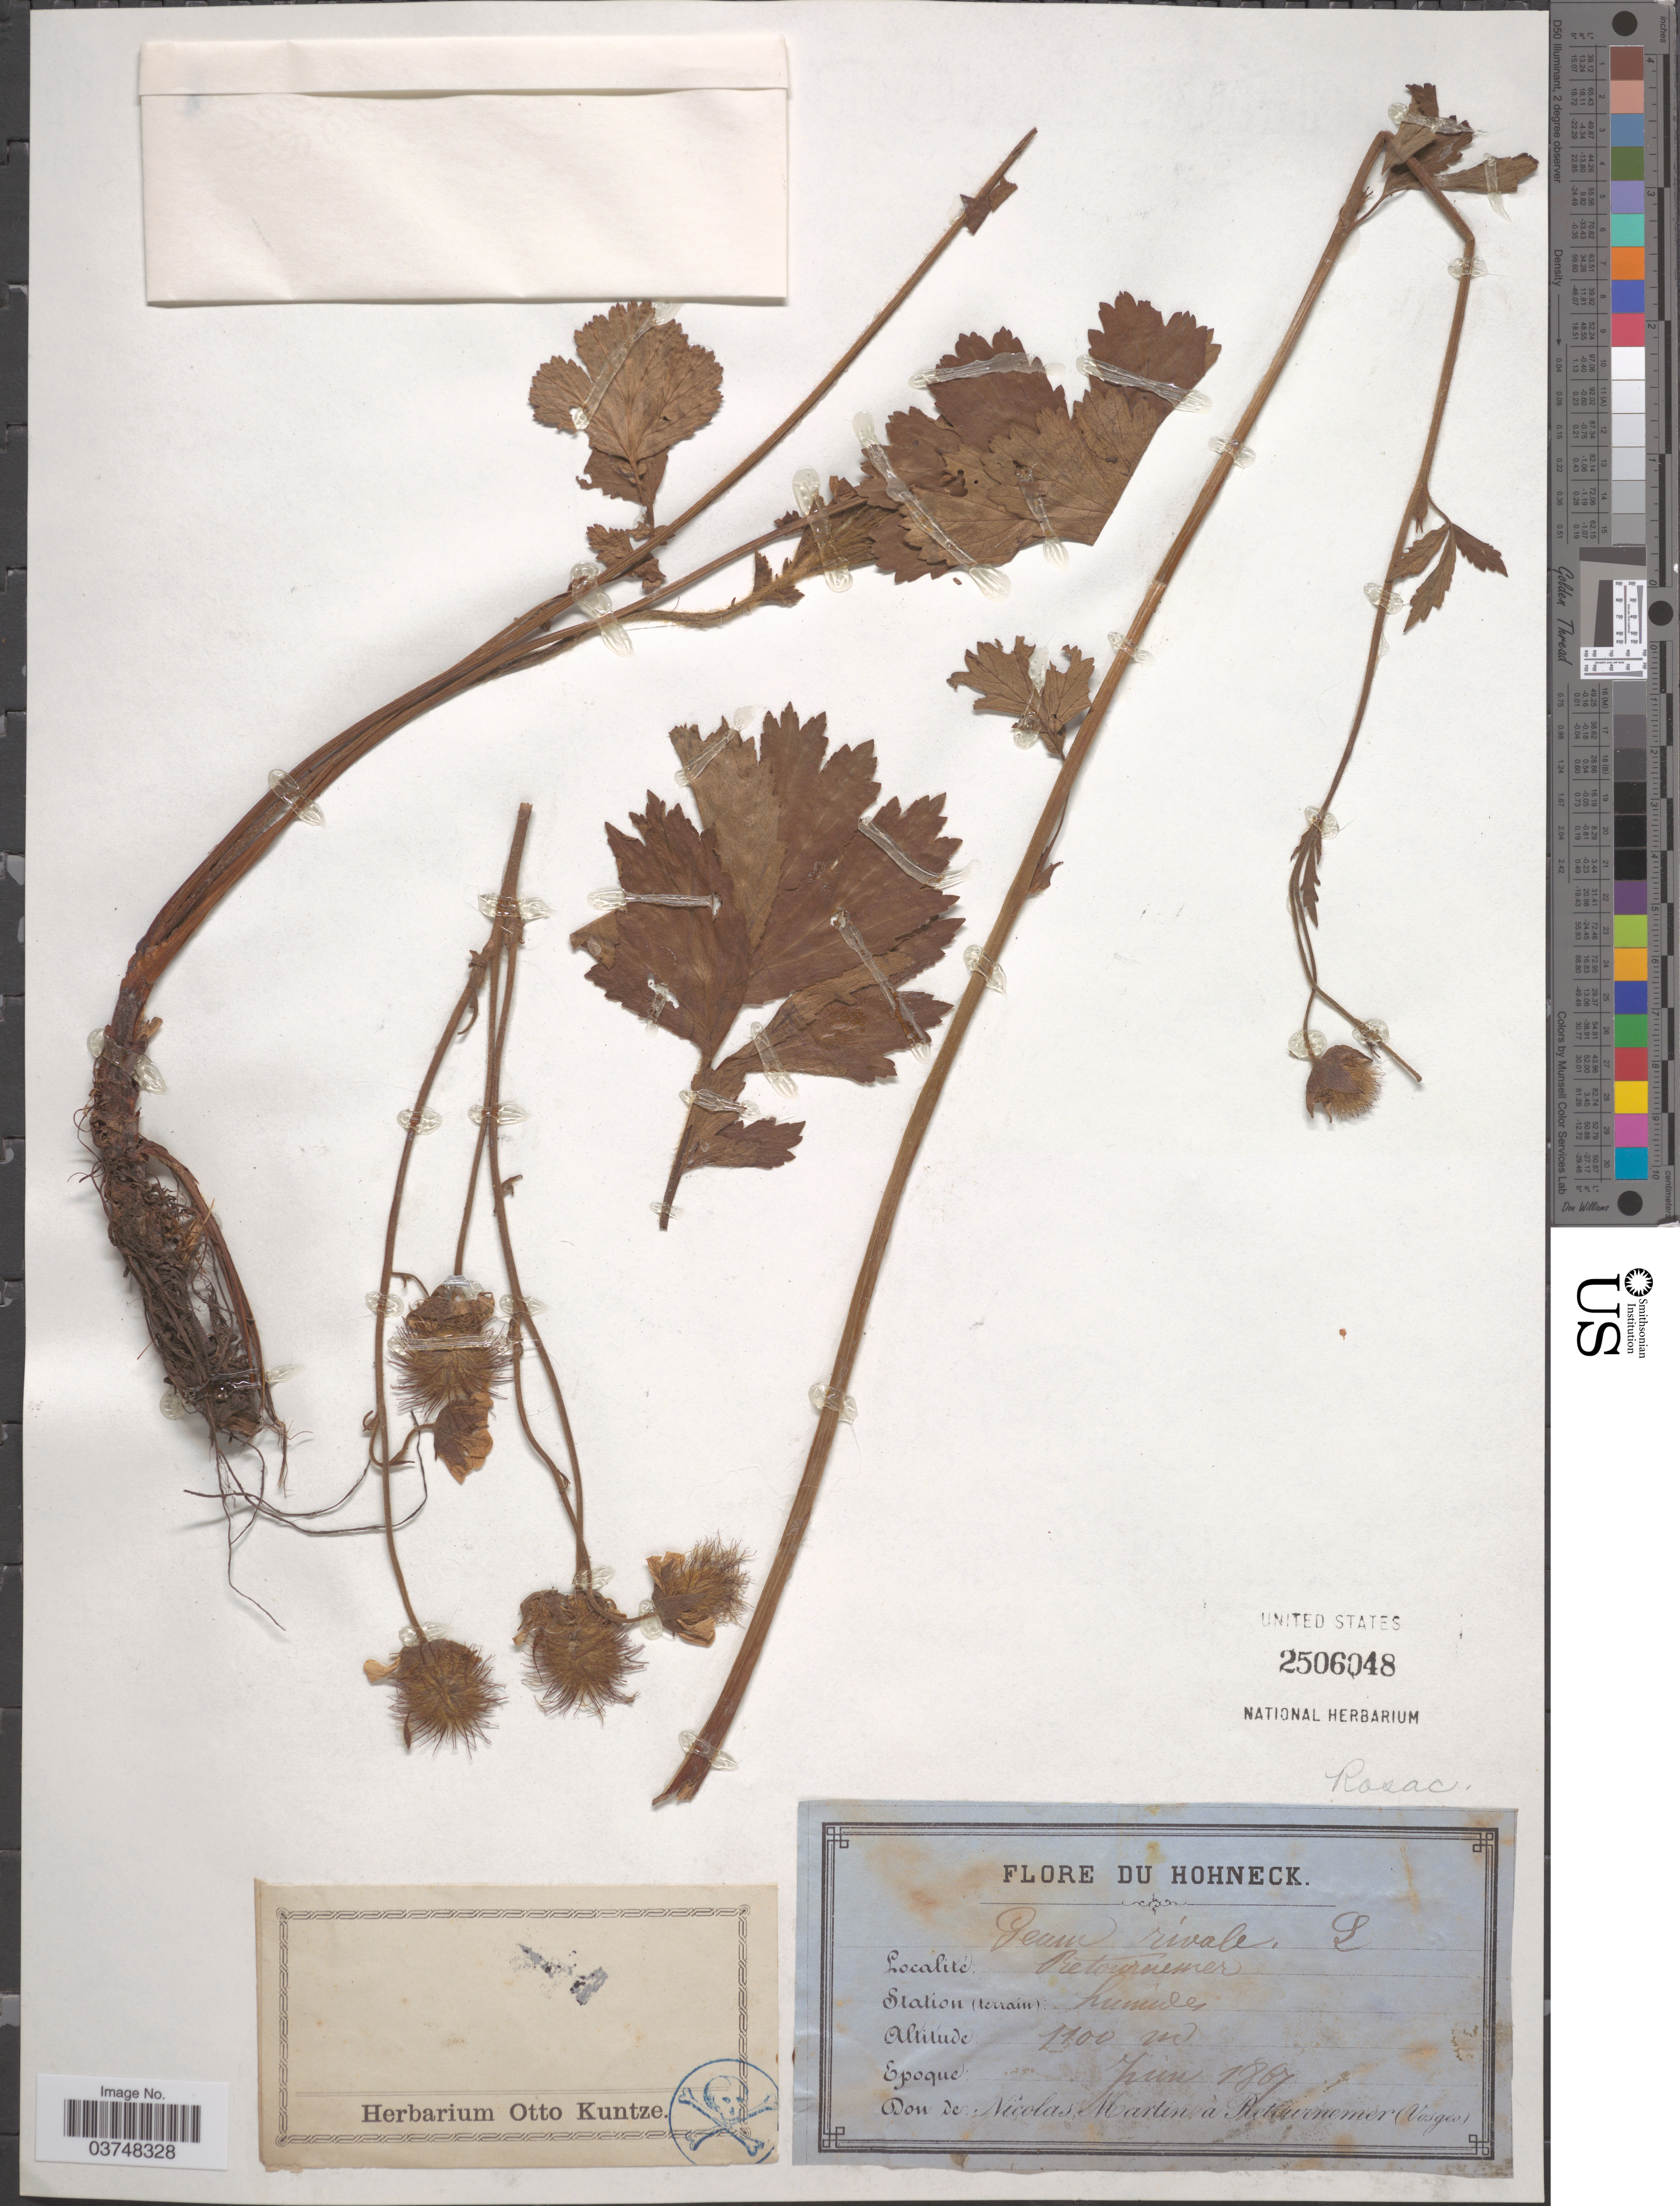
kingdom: Plantae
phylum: Tracheophyta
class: Magnoliopsida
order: Rosales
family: Rosaceae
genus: Geum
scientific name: Geum rivale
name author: L.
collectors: N. Martin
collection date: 1867-06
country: France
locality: Hohneck. Retournemer. Station (terrain): humides.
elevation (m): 1100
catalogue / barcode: US 2506048